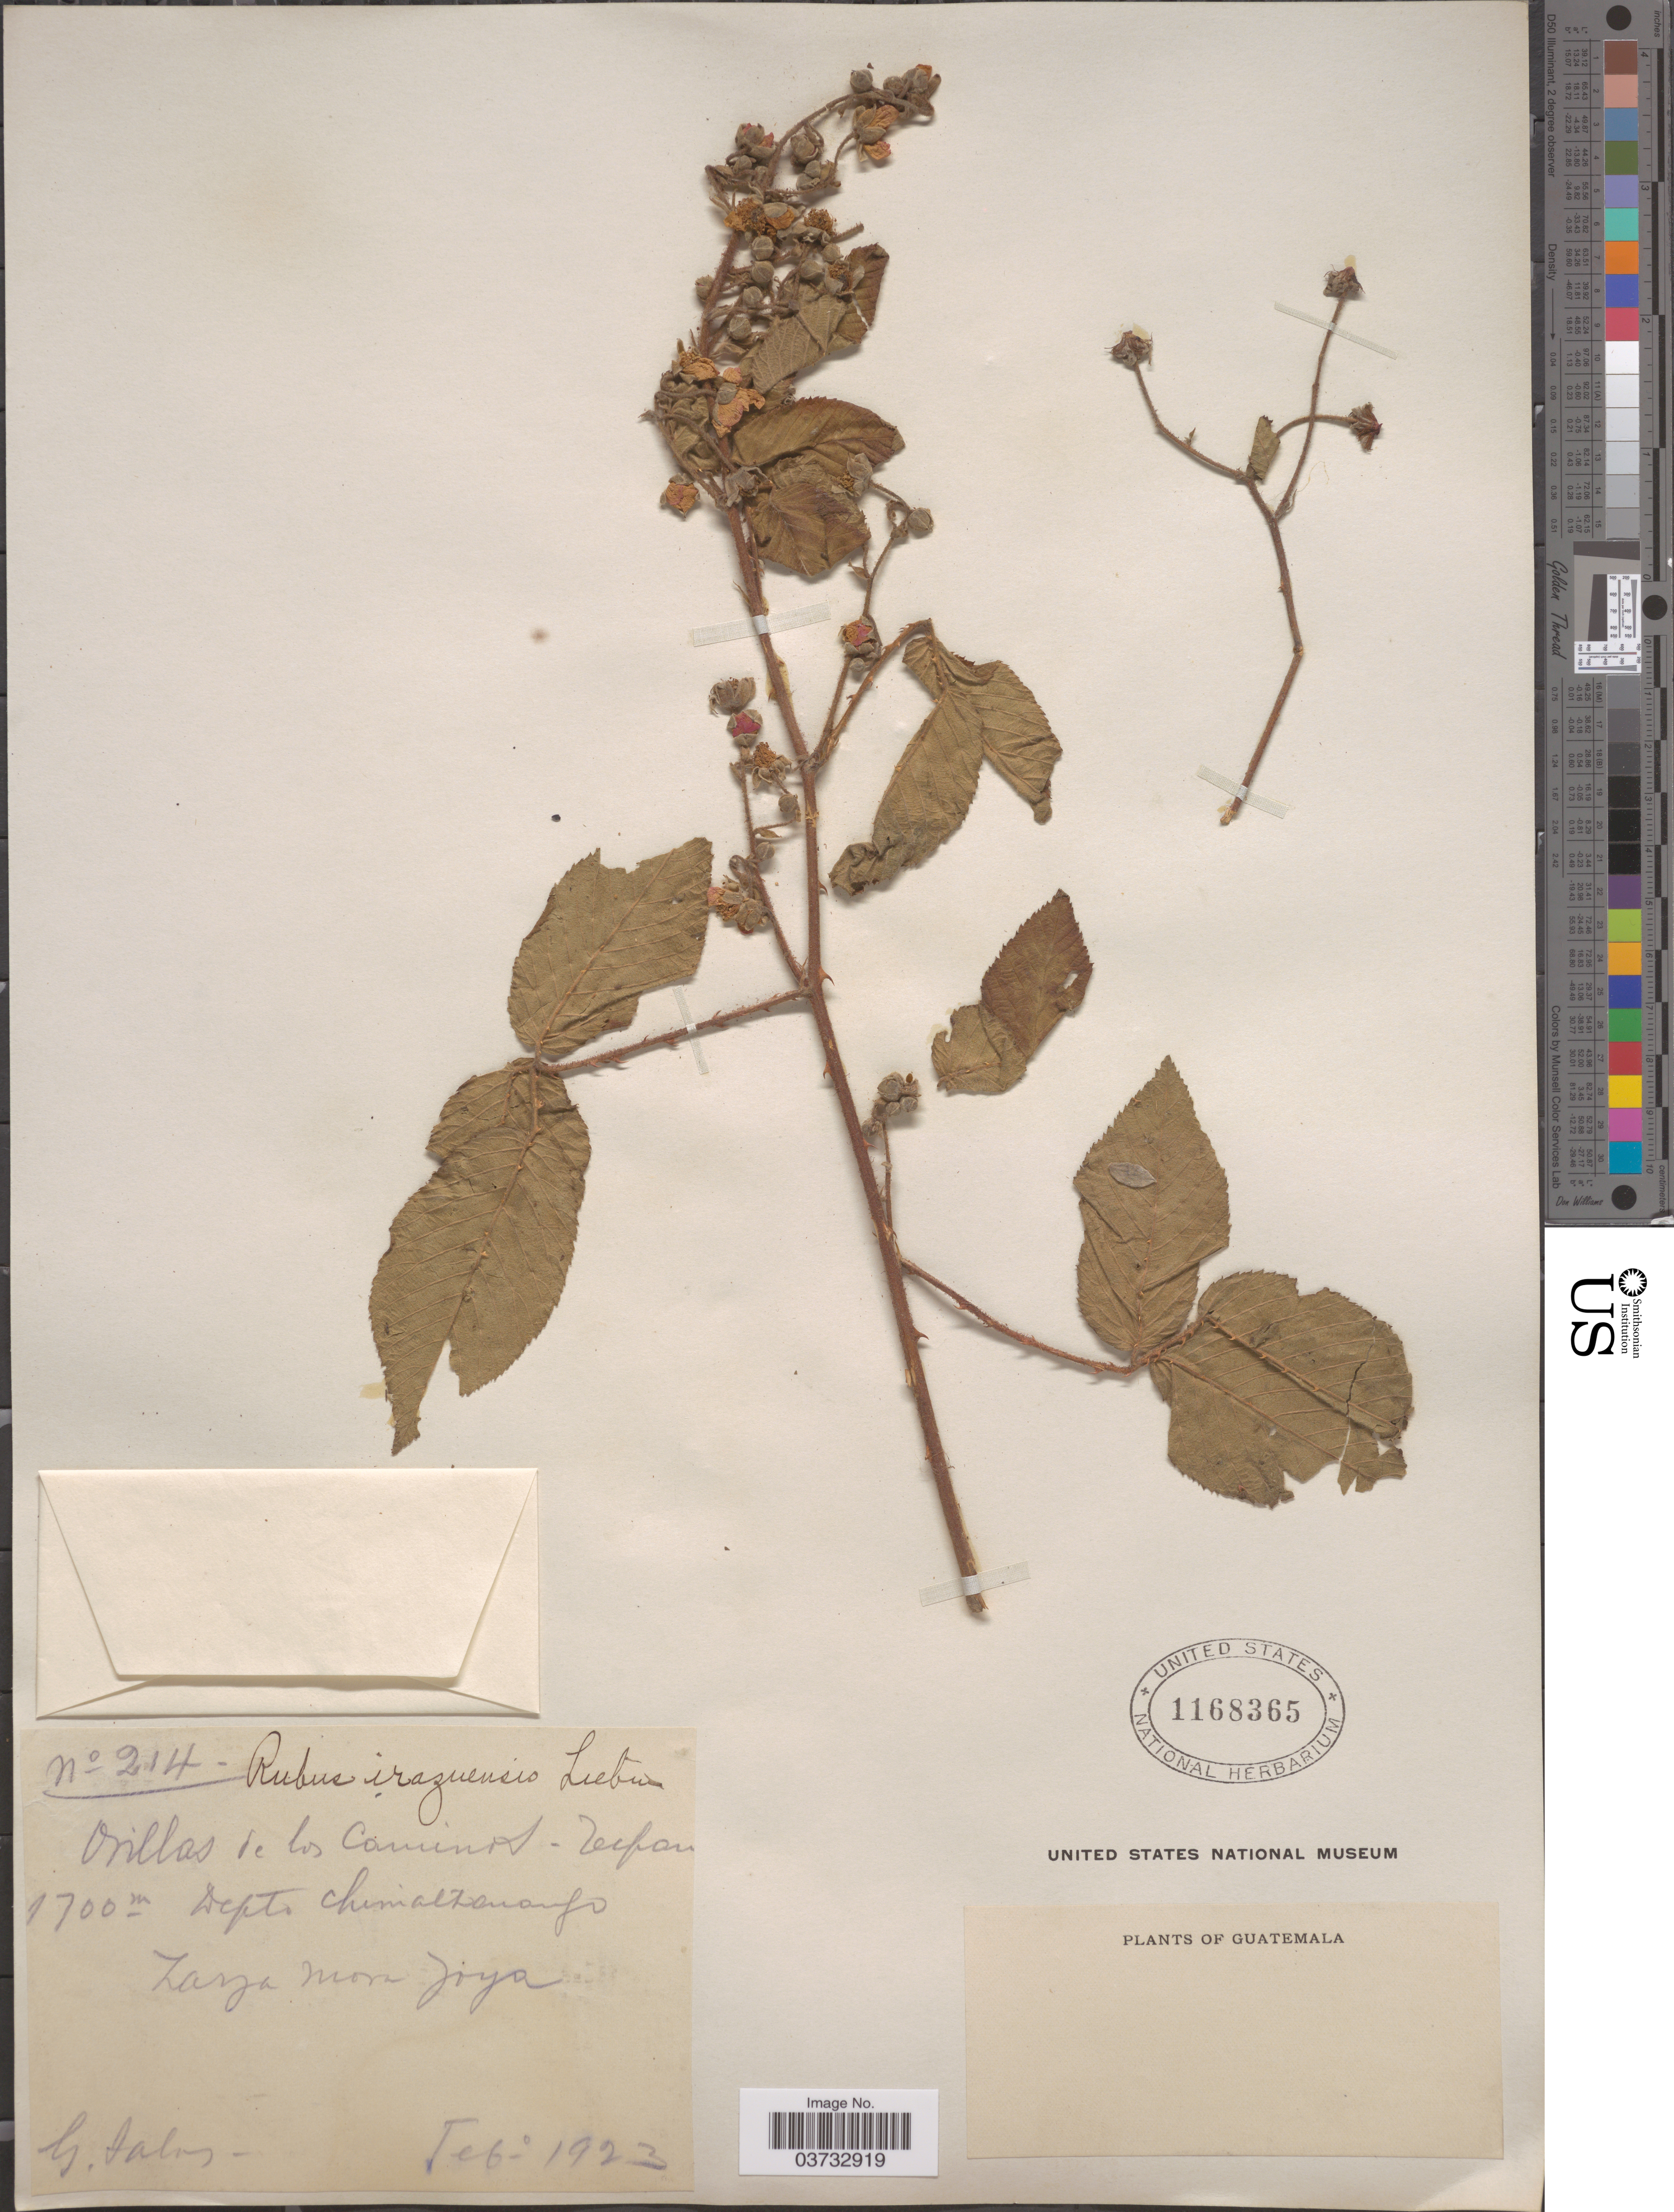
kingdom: Plantae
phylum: Tracheophyta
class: Magnoliopsida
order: Rosales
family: Rosaceae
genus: Rubus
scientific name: Rubus irasuensis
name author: Liebm.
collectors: G. Salas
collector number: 214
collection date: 1923-02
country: Guatemala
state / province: Chimaltenango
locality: Orillas de los caminos - Zecpan, Depto Chimaltenango.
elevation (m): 1700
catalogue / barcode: US 1168365